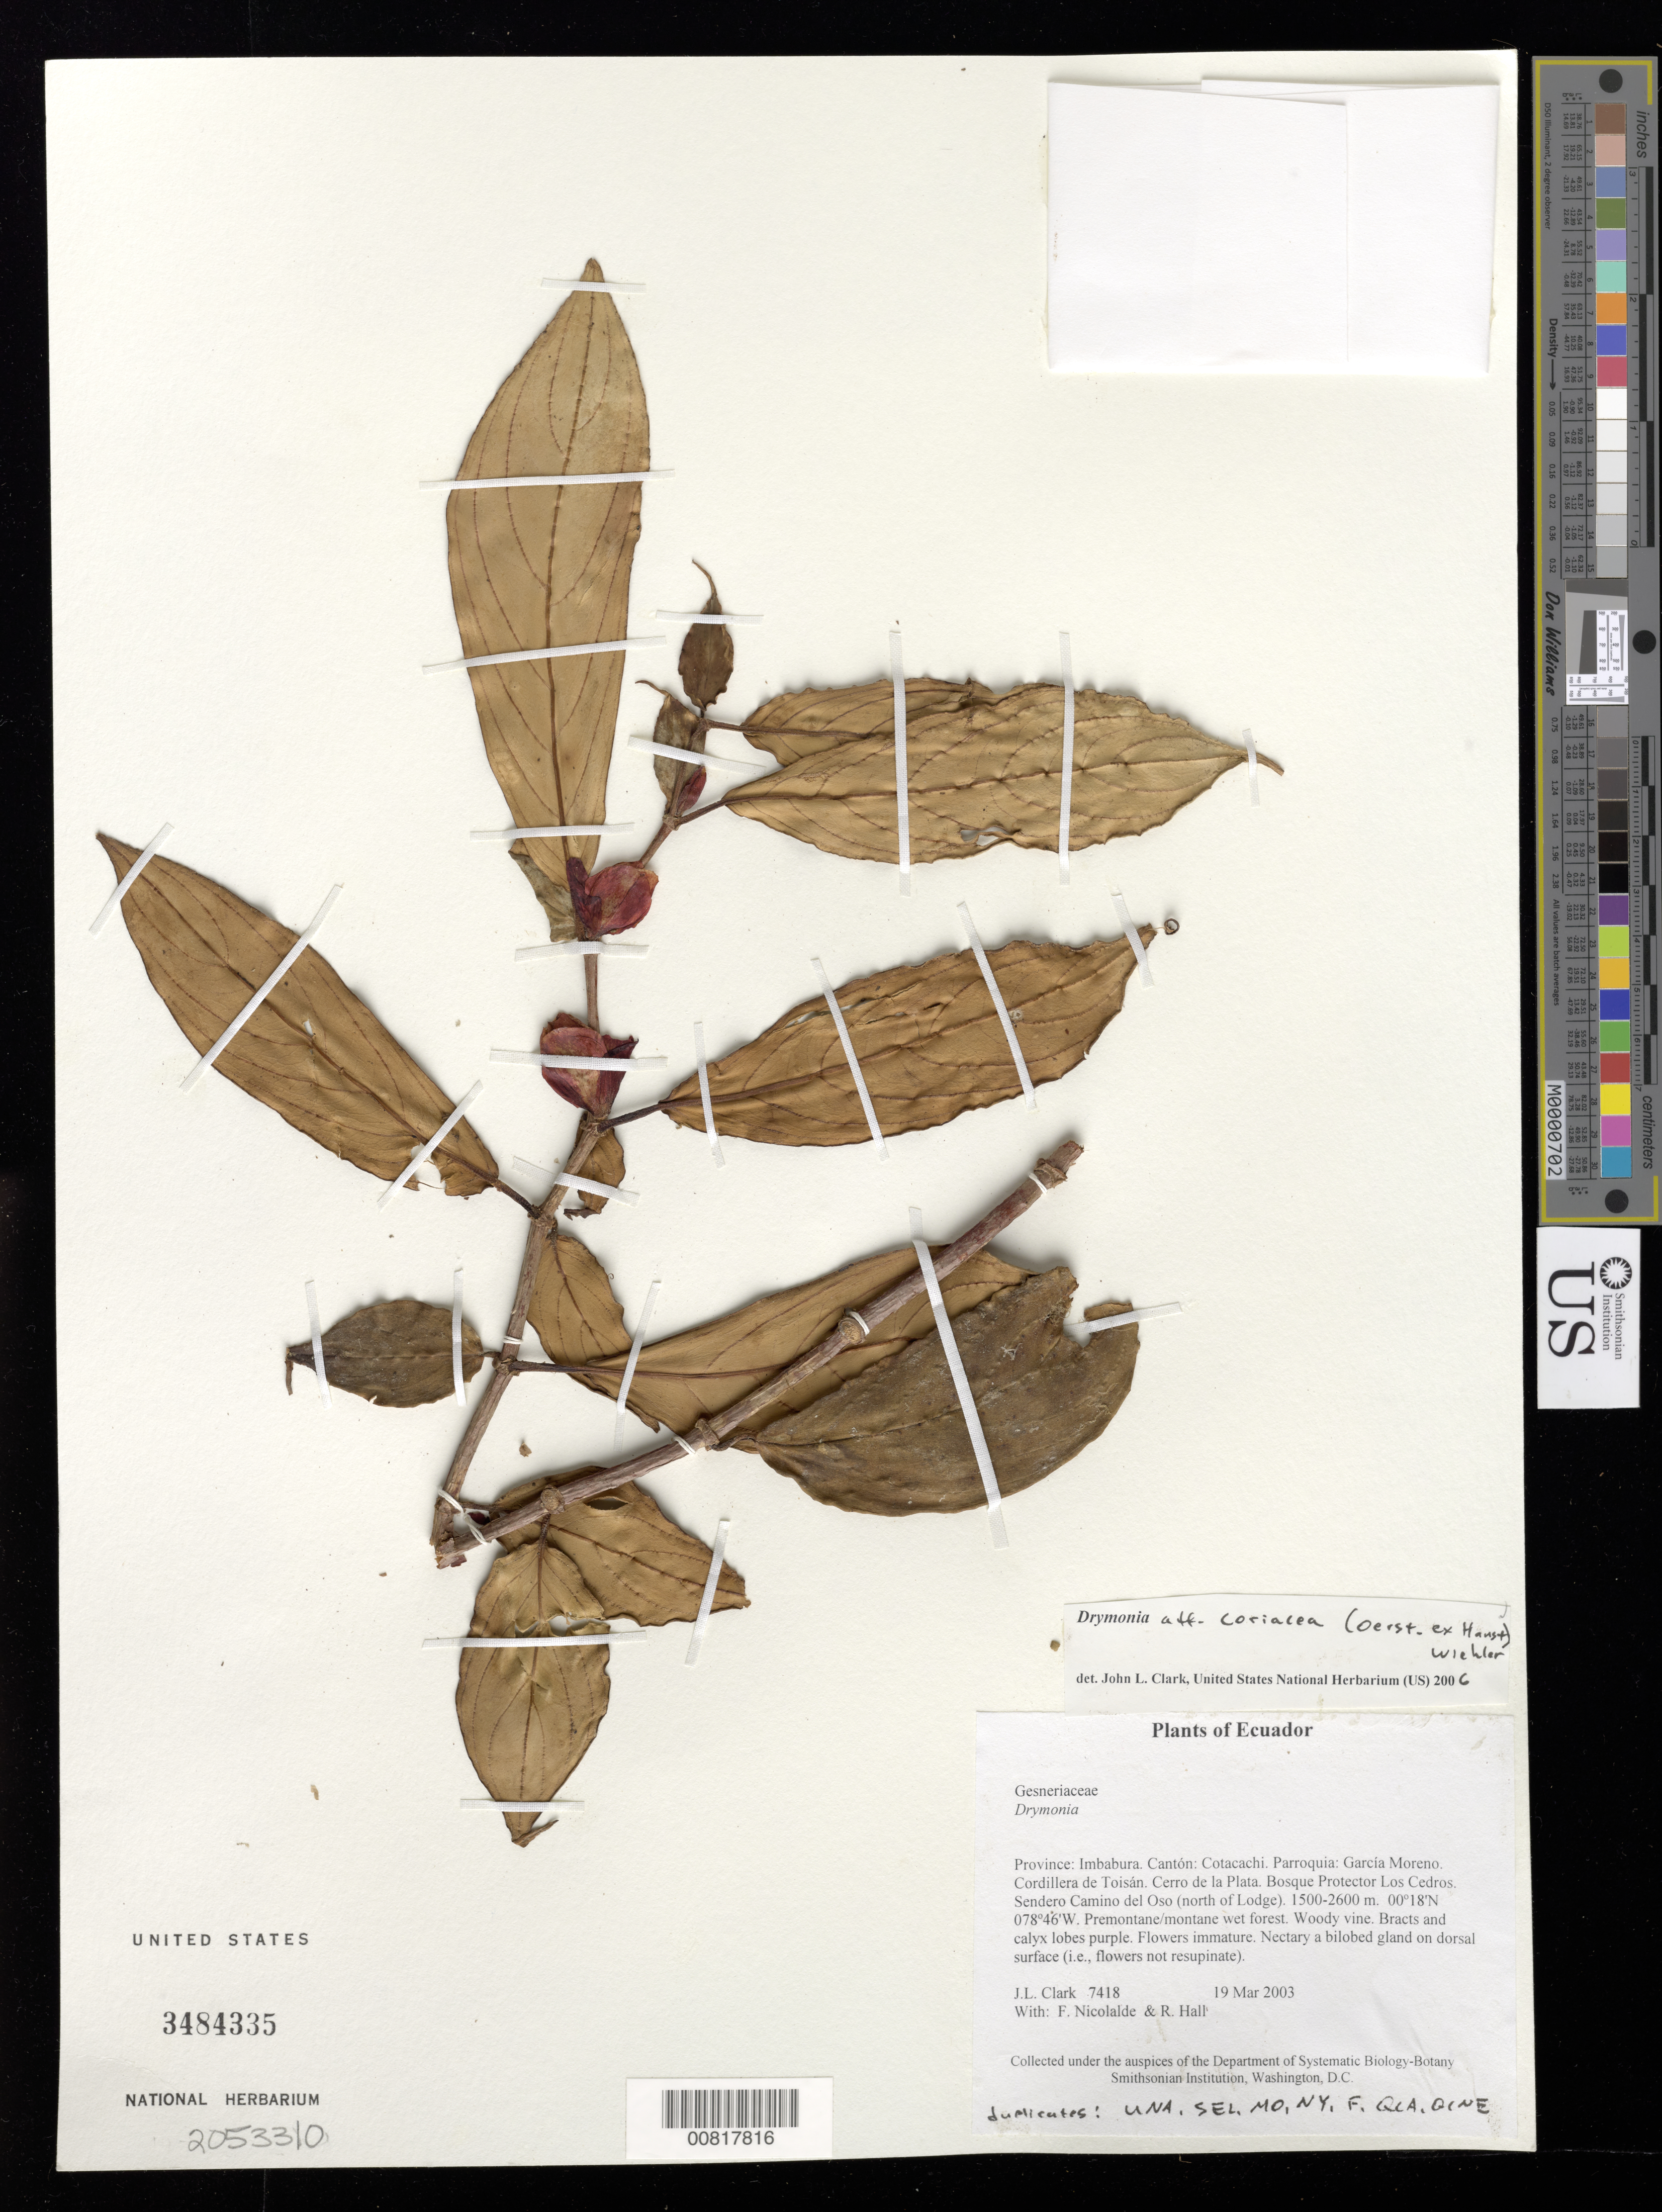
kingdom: Plantae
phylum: Tracheophyta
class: Magnoliopsida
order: Lamiales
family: Gesneriaceae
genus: Drymonia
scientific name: Drymonia coriacea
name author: (Oerst. ex Hanst.) Wiehler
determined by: Clark, J. L., (SEL), The Marie Selby Botanical Garden (UNITED STATES)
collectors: J. L. Clark, F. Nicolalde & R. Hall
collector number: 7418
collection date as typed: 19 Mar 2003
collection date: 2003-03-19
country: Ecuador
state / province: Imbabura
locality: Cotacachi. Parroquia: García Moreno. Cordillera de Toisán. Cerro de la Plata. Bosque Protector Los Cedros. Sendero Camino del Oso (north of Lodge).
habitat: Premontane/montane wet forest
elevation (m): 1500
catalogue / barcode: US 3484335